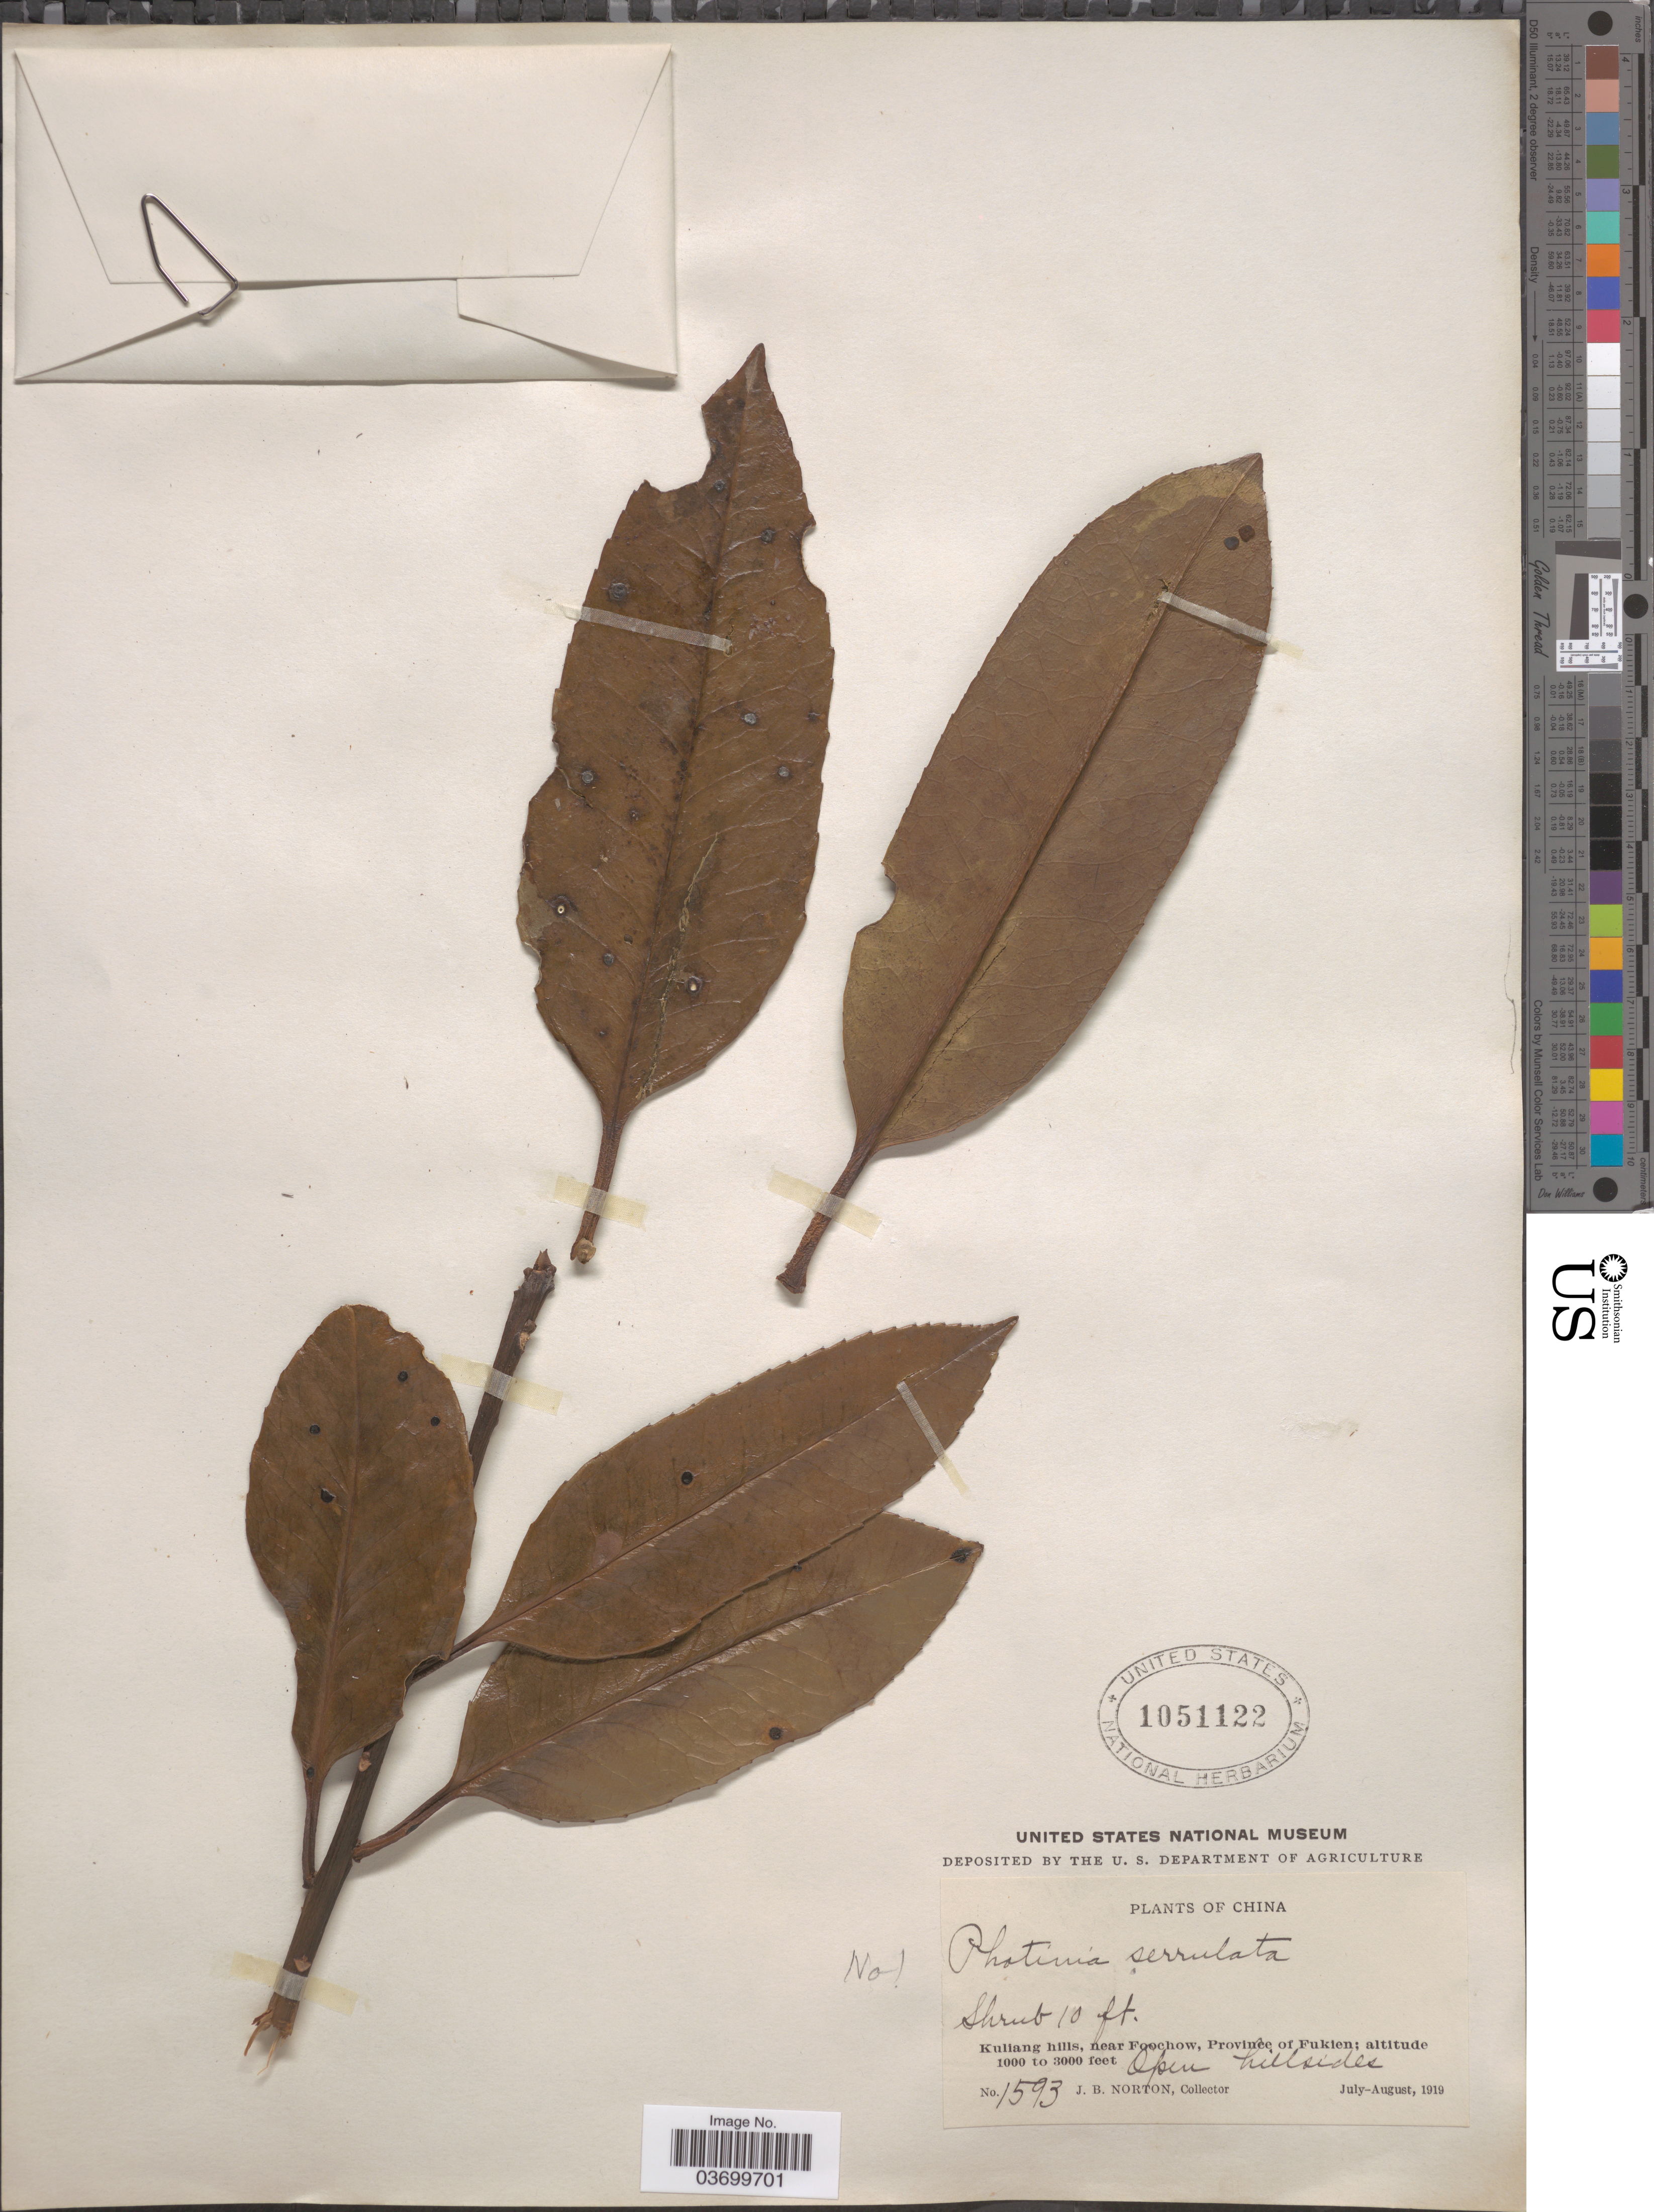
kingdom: Plantae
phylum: Tracheophyta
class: Magnoliopsida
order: Rosales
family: Rosaceae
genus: Photinia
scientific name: Photinia sp.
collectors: J. B. Norton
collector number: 1593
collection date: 1919-07/1919-08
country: China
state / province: Fujian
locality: Kuliang hills, near Foochow, Province of Fukien.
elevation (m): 305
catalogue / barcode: US 1051122